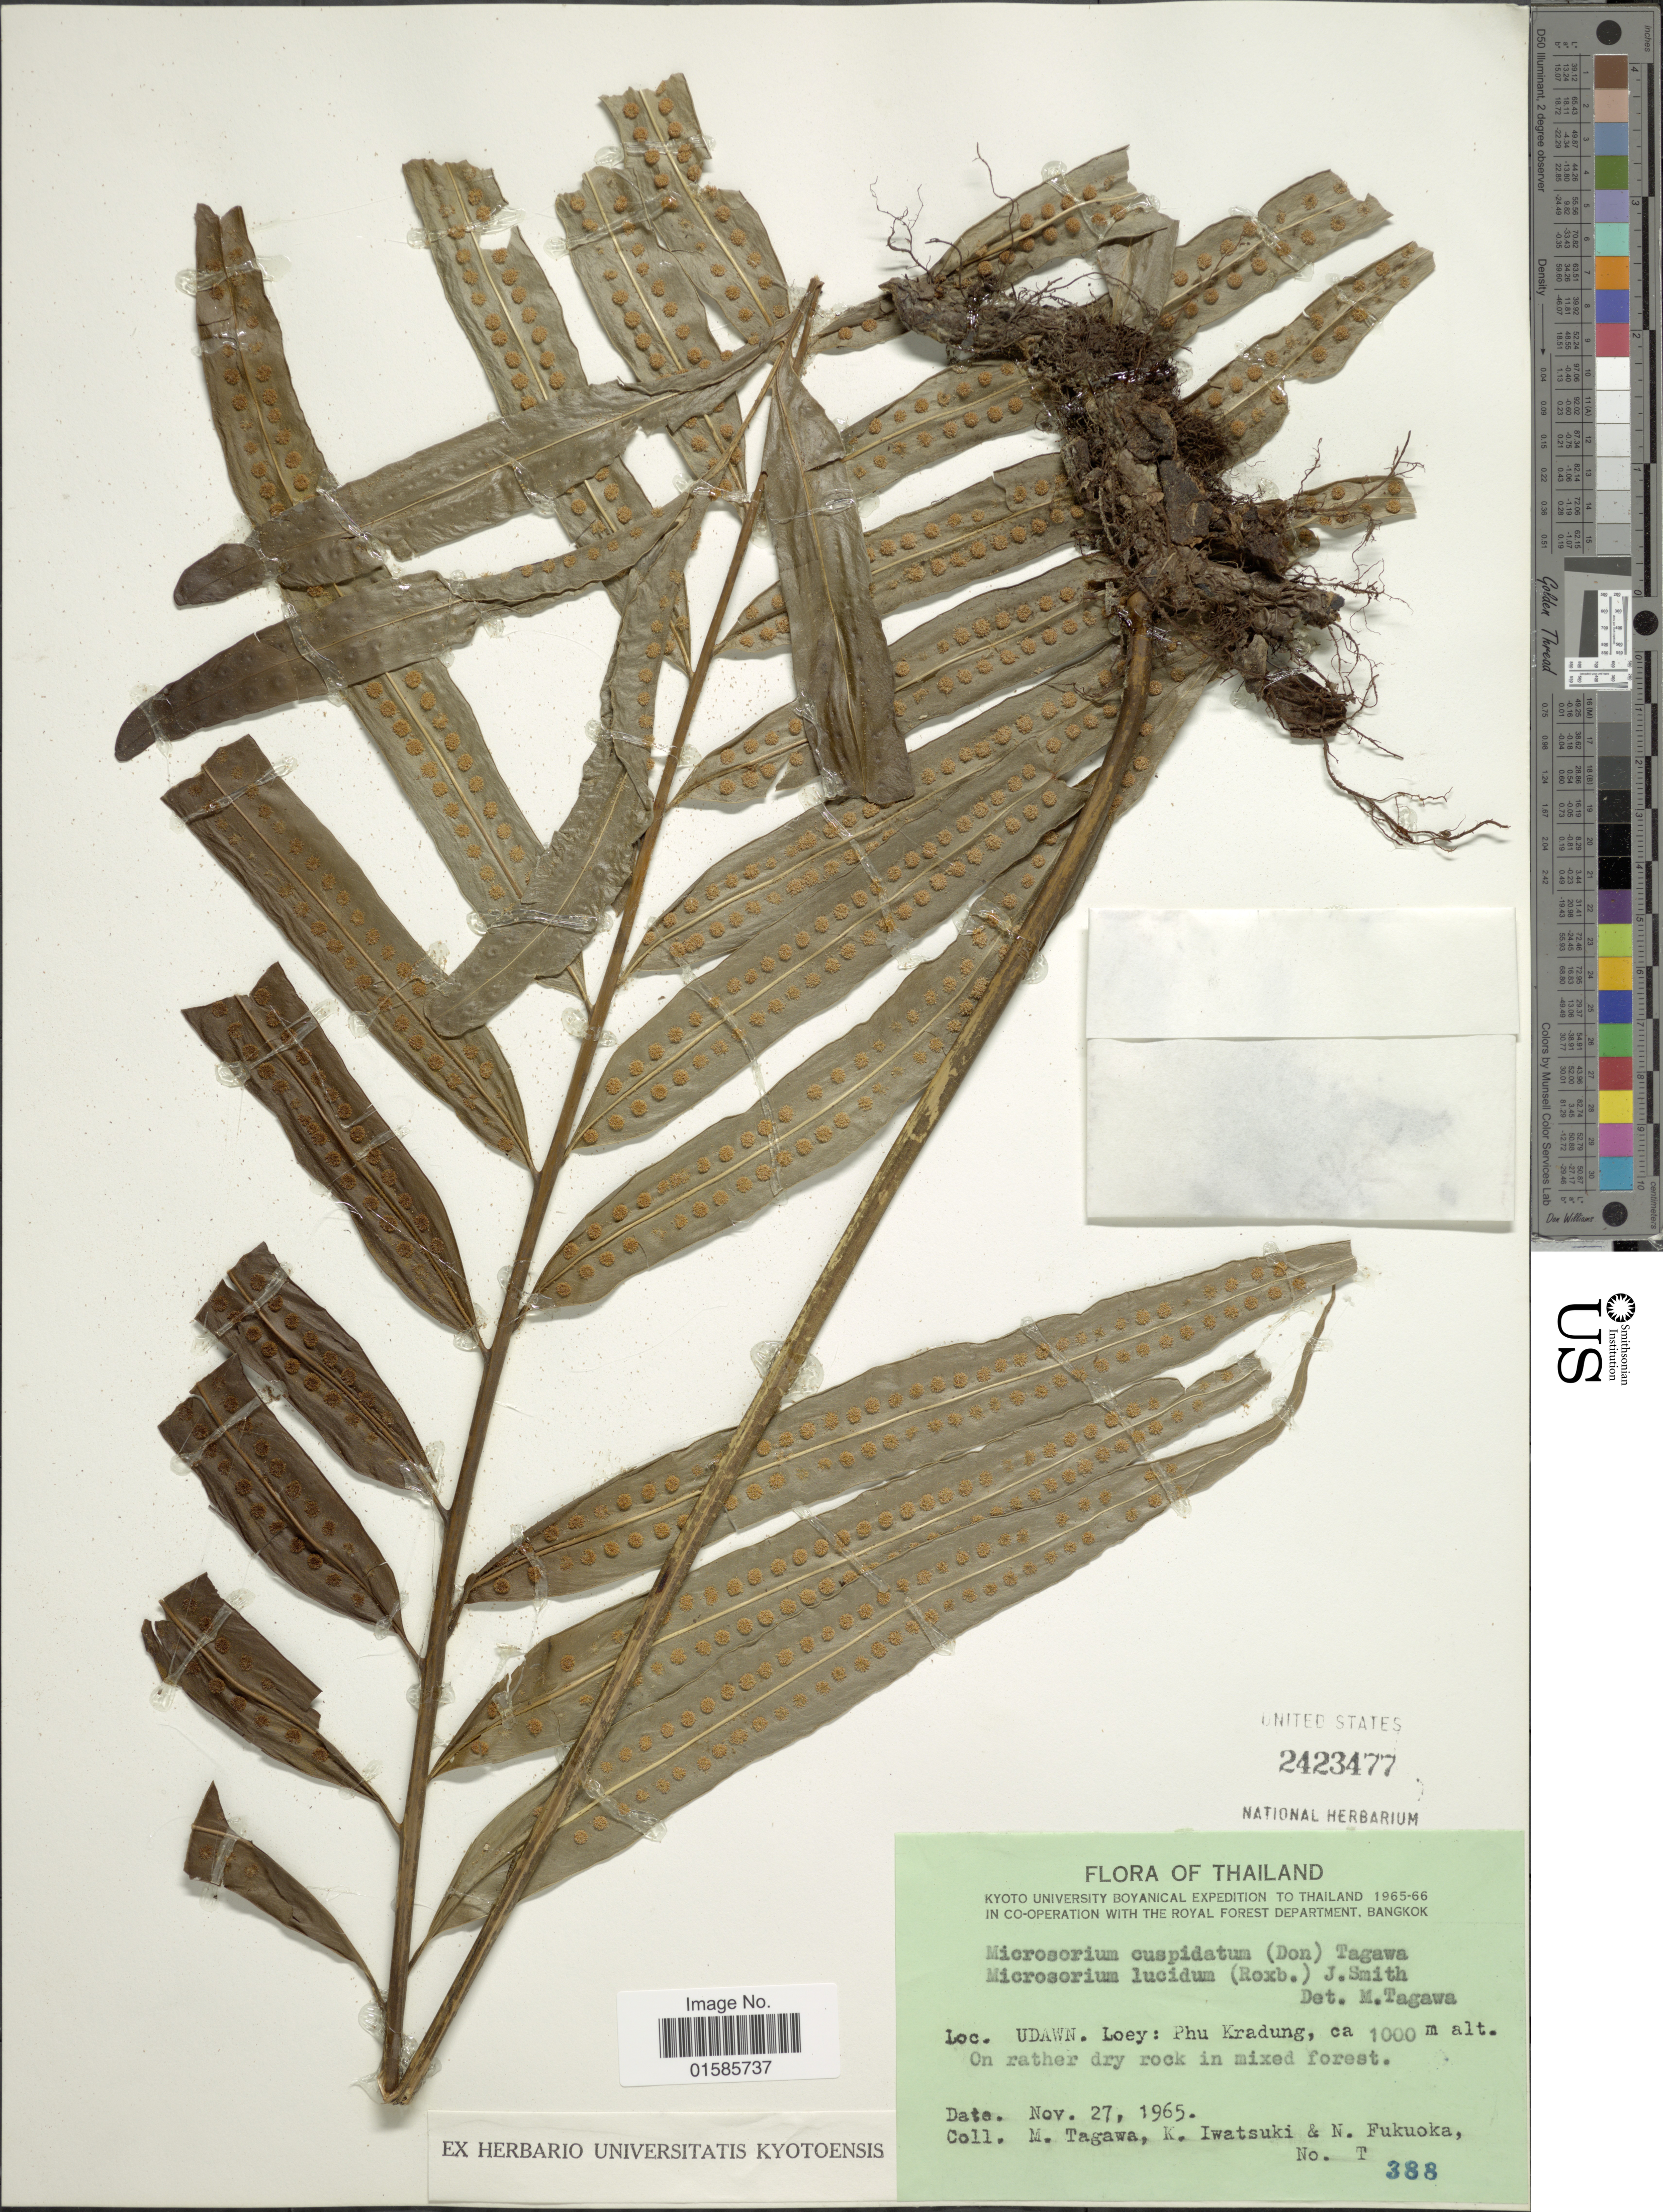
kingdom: Plantae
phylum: Tracheophyta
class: Polypodiopsida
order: Polypodiales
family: Polypodiaceae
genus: Microsorum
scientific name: Microsorum cuspidatum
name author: (D. Don) Tagawa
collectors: M. Tagawa, K. Iwatsuki & N. Fukuoka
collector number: T 388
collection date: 1965-11-27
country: Thailand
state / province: Loei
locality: Udawn Loey: Phu Kradung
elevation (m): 1000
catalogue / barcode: US 2423477